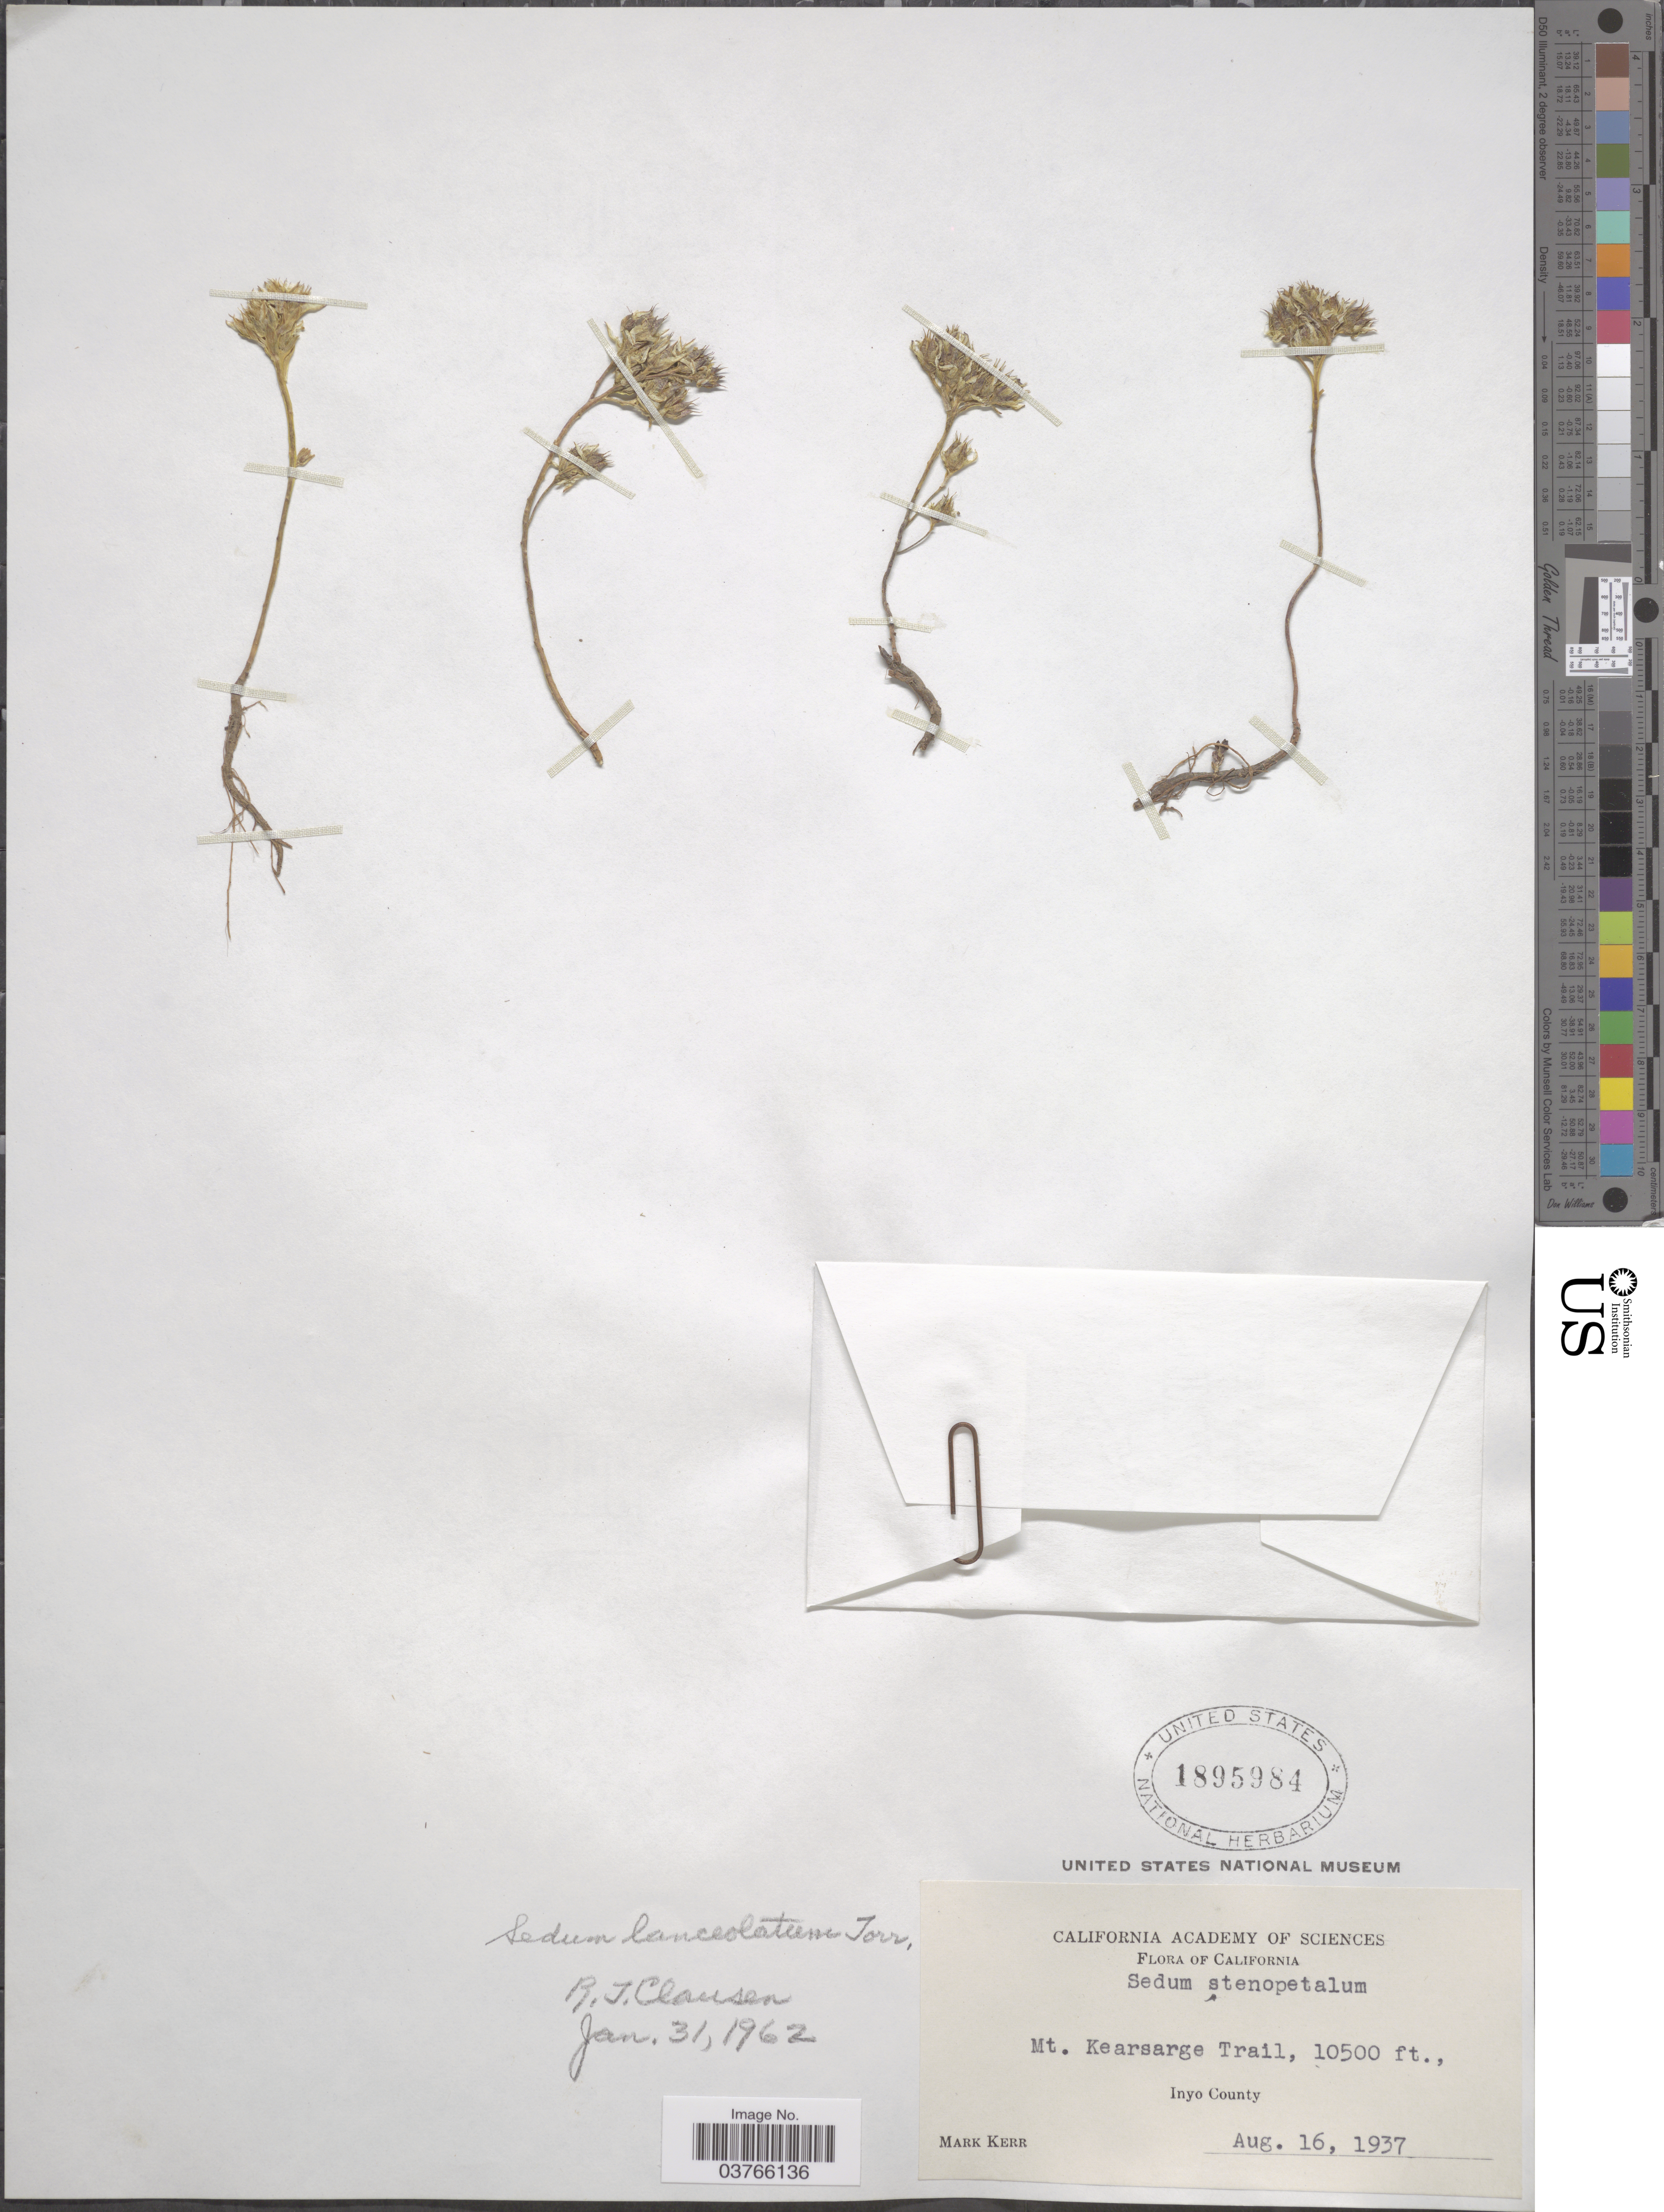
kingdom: Plantae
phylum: Tracheophyta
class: Magnoliopsida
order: Saxifragales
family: Crassulaceae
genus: Sedum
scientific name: Sedum lanceolatum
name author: Torr.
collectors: M. Kerr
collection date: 1937-08-16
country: United States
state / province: California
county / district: Inyo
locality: Mt. Kearsarge Trail, Inyo County.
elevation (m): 3200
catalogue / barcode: US 1895984